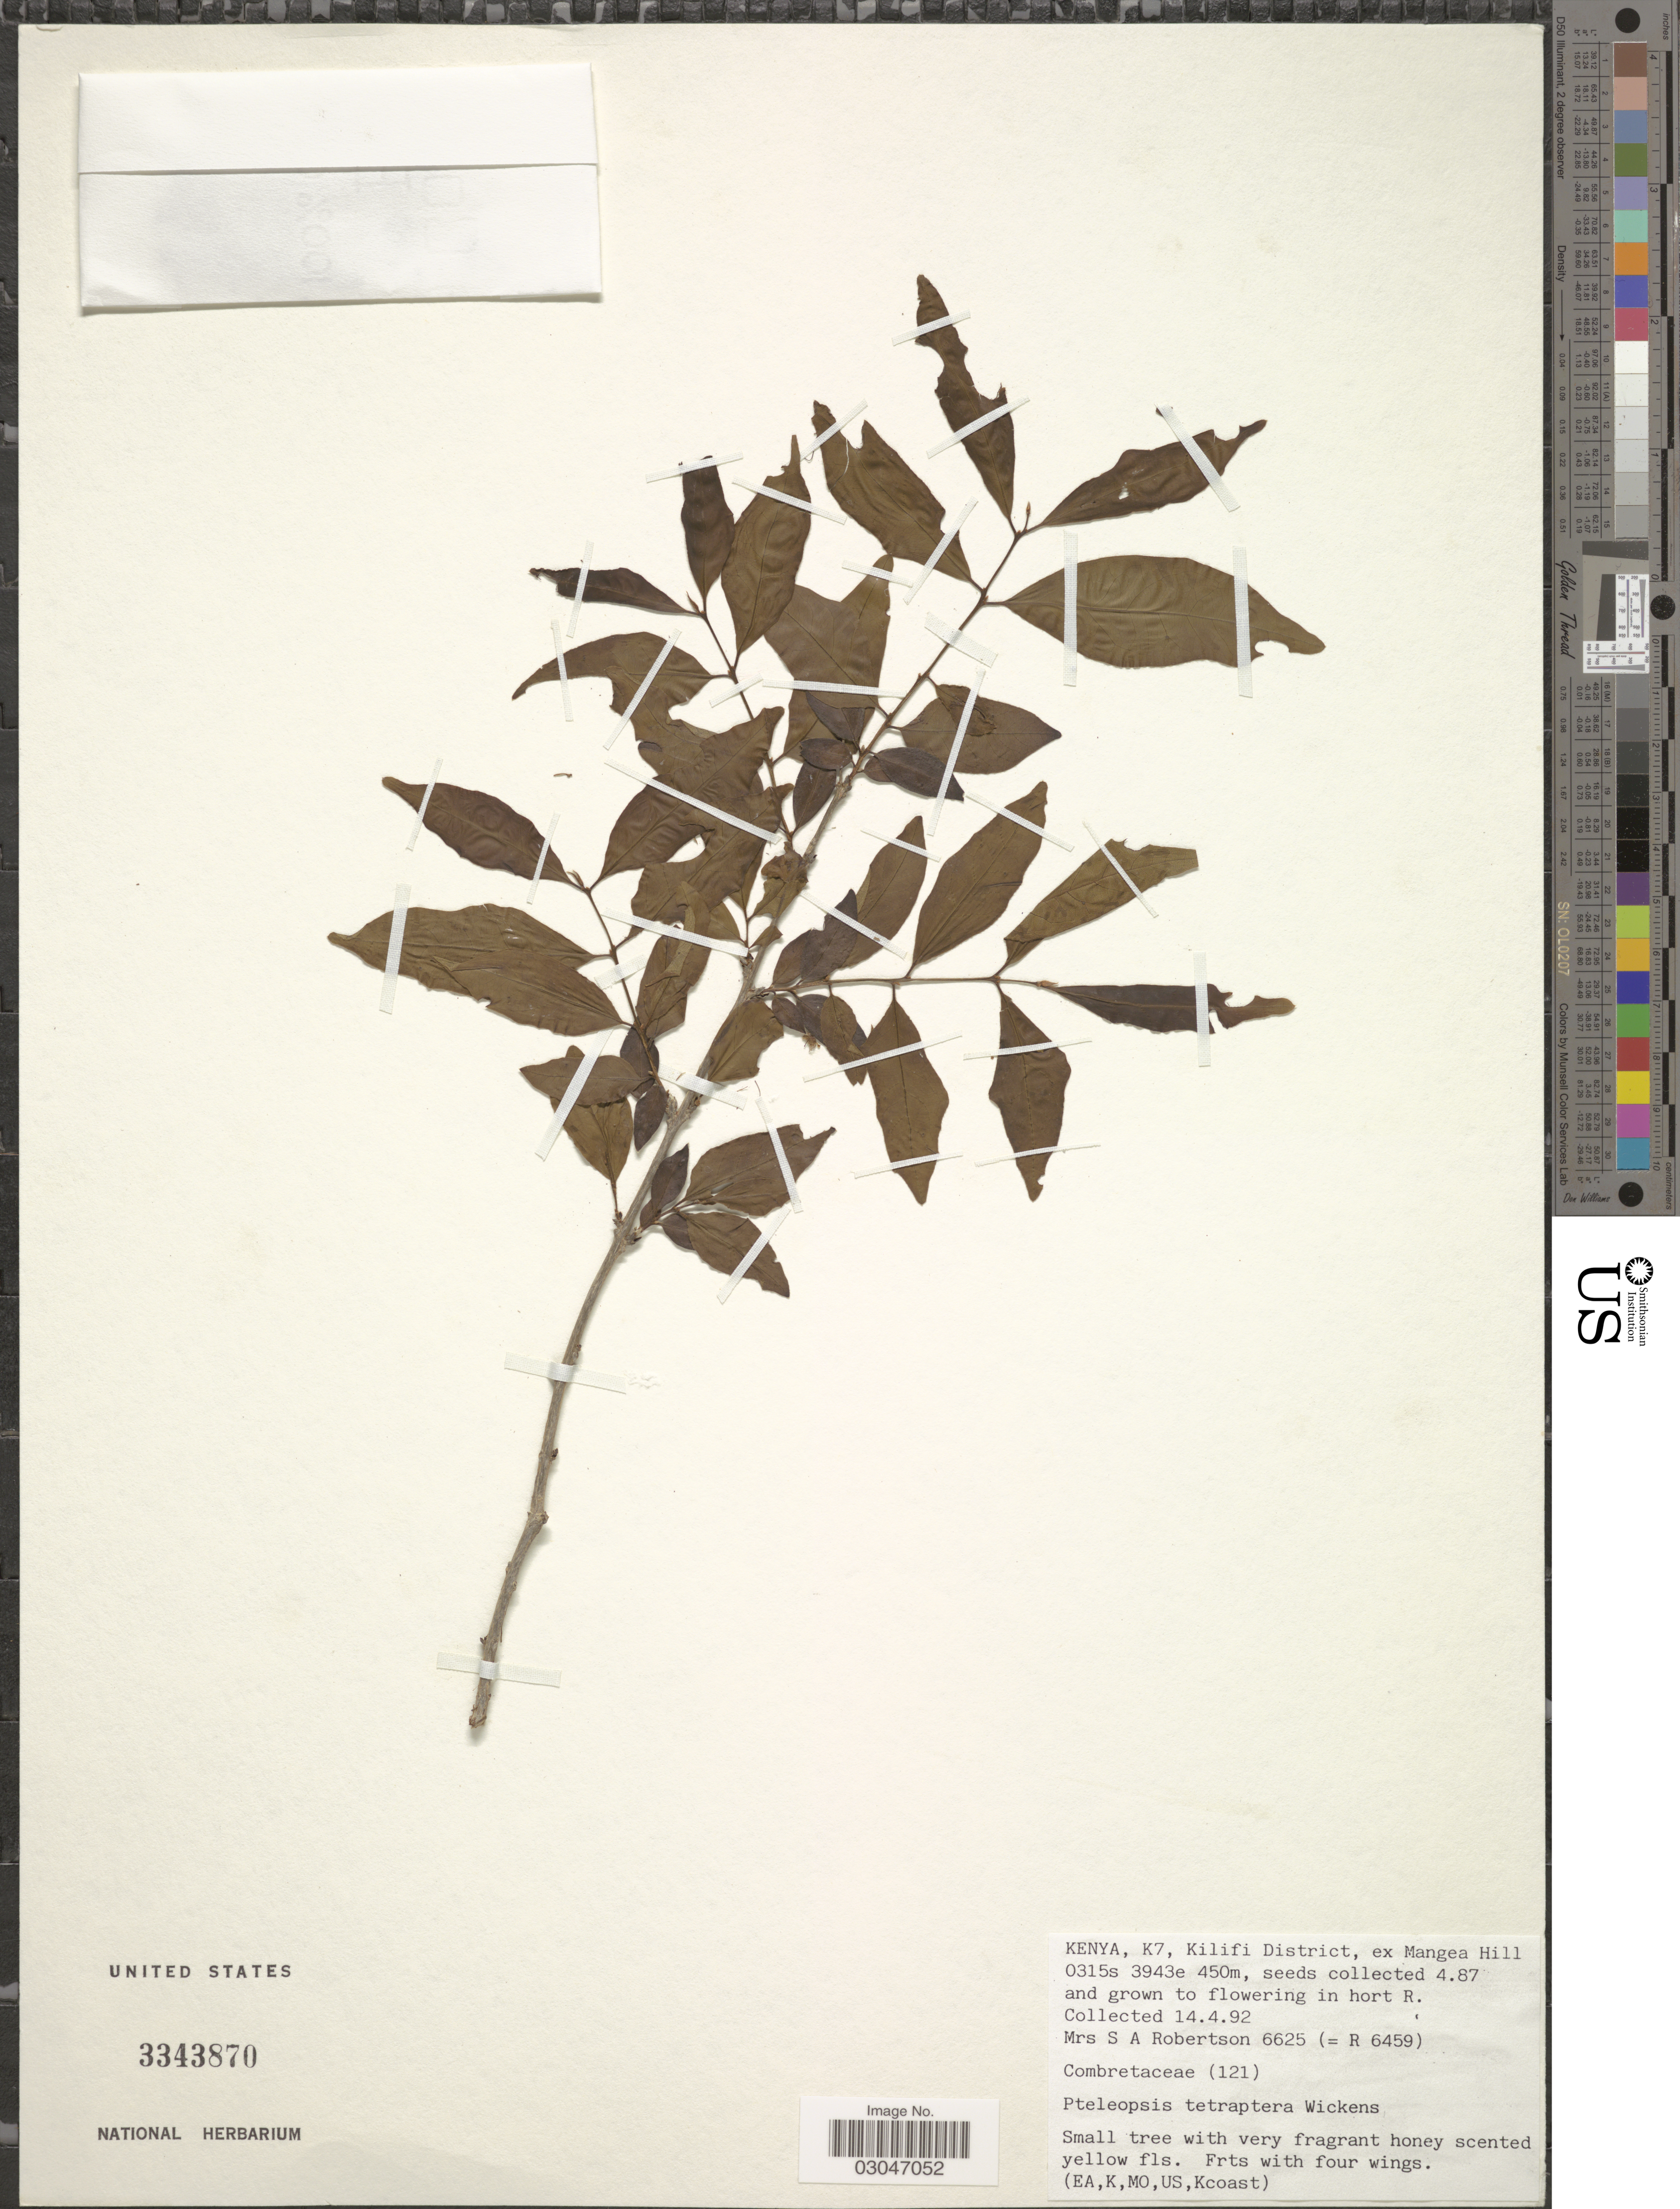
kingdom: Plantae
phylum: Tracheophyta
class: Magnoliopsida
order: Myrtales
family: Combretaceae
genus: Pteleopsis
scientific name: Pteleopsis tetraptera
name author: Wickens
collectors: S. Robertson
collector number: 6625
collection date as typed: Transcribed d/m/y: 14/4/92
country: Kenya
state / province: Kilifi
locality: K7, Kilifi District, ex Mangea Hill.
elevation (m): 450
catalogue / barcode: US 3343870